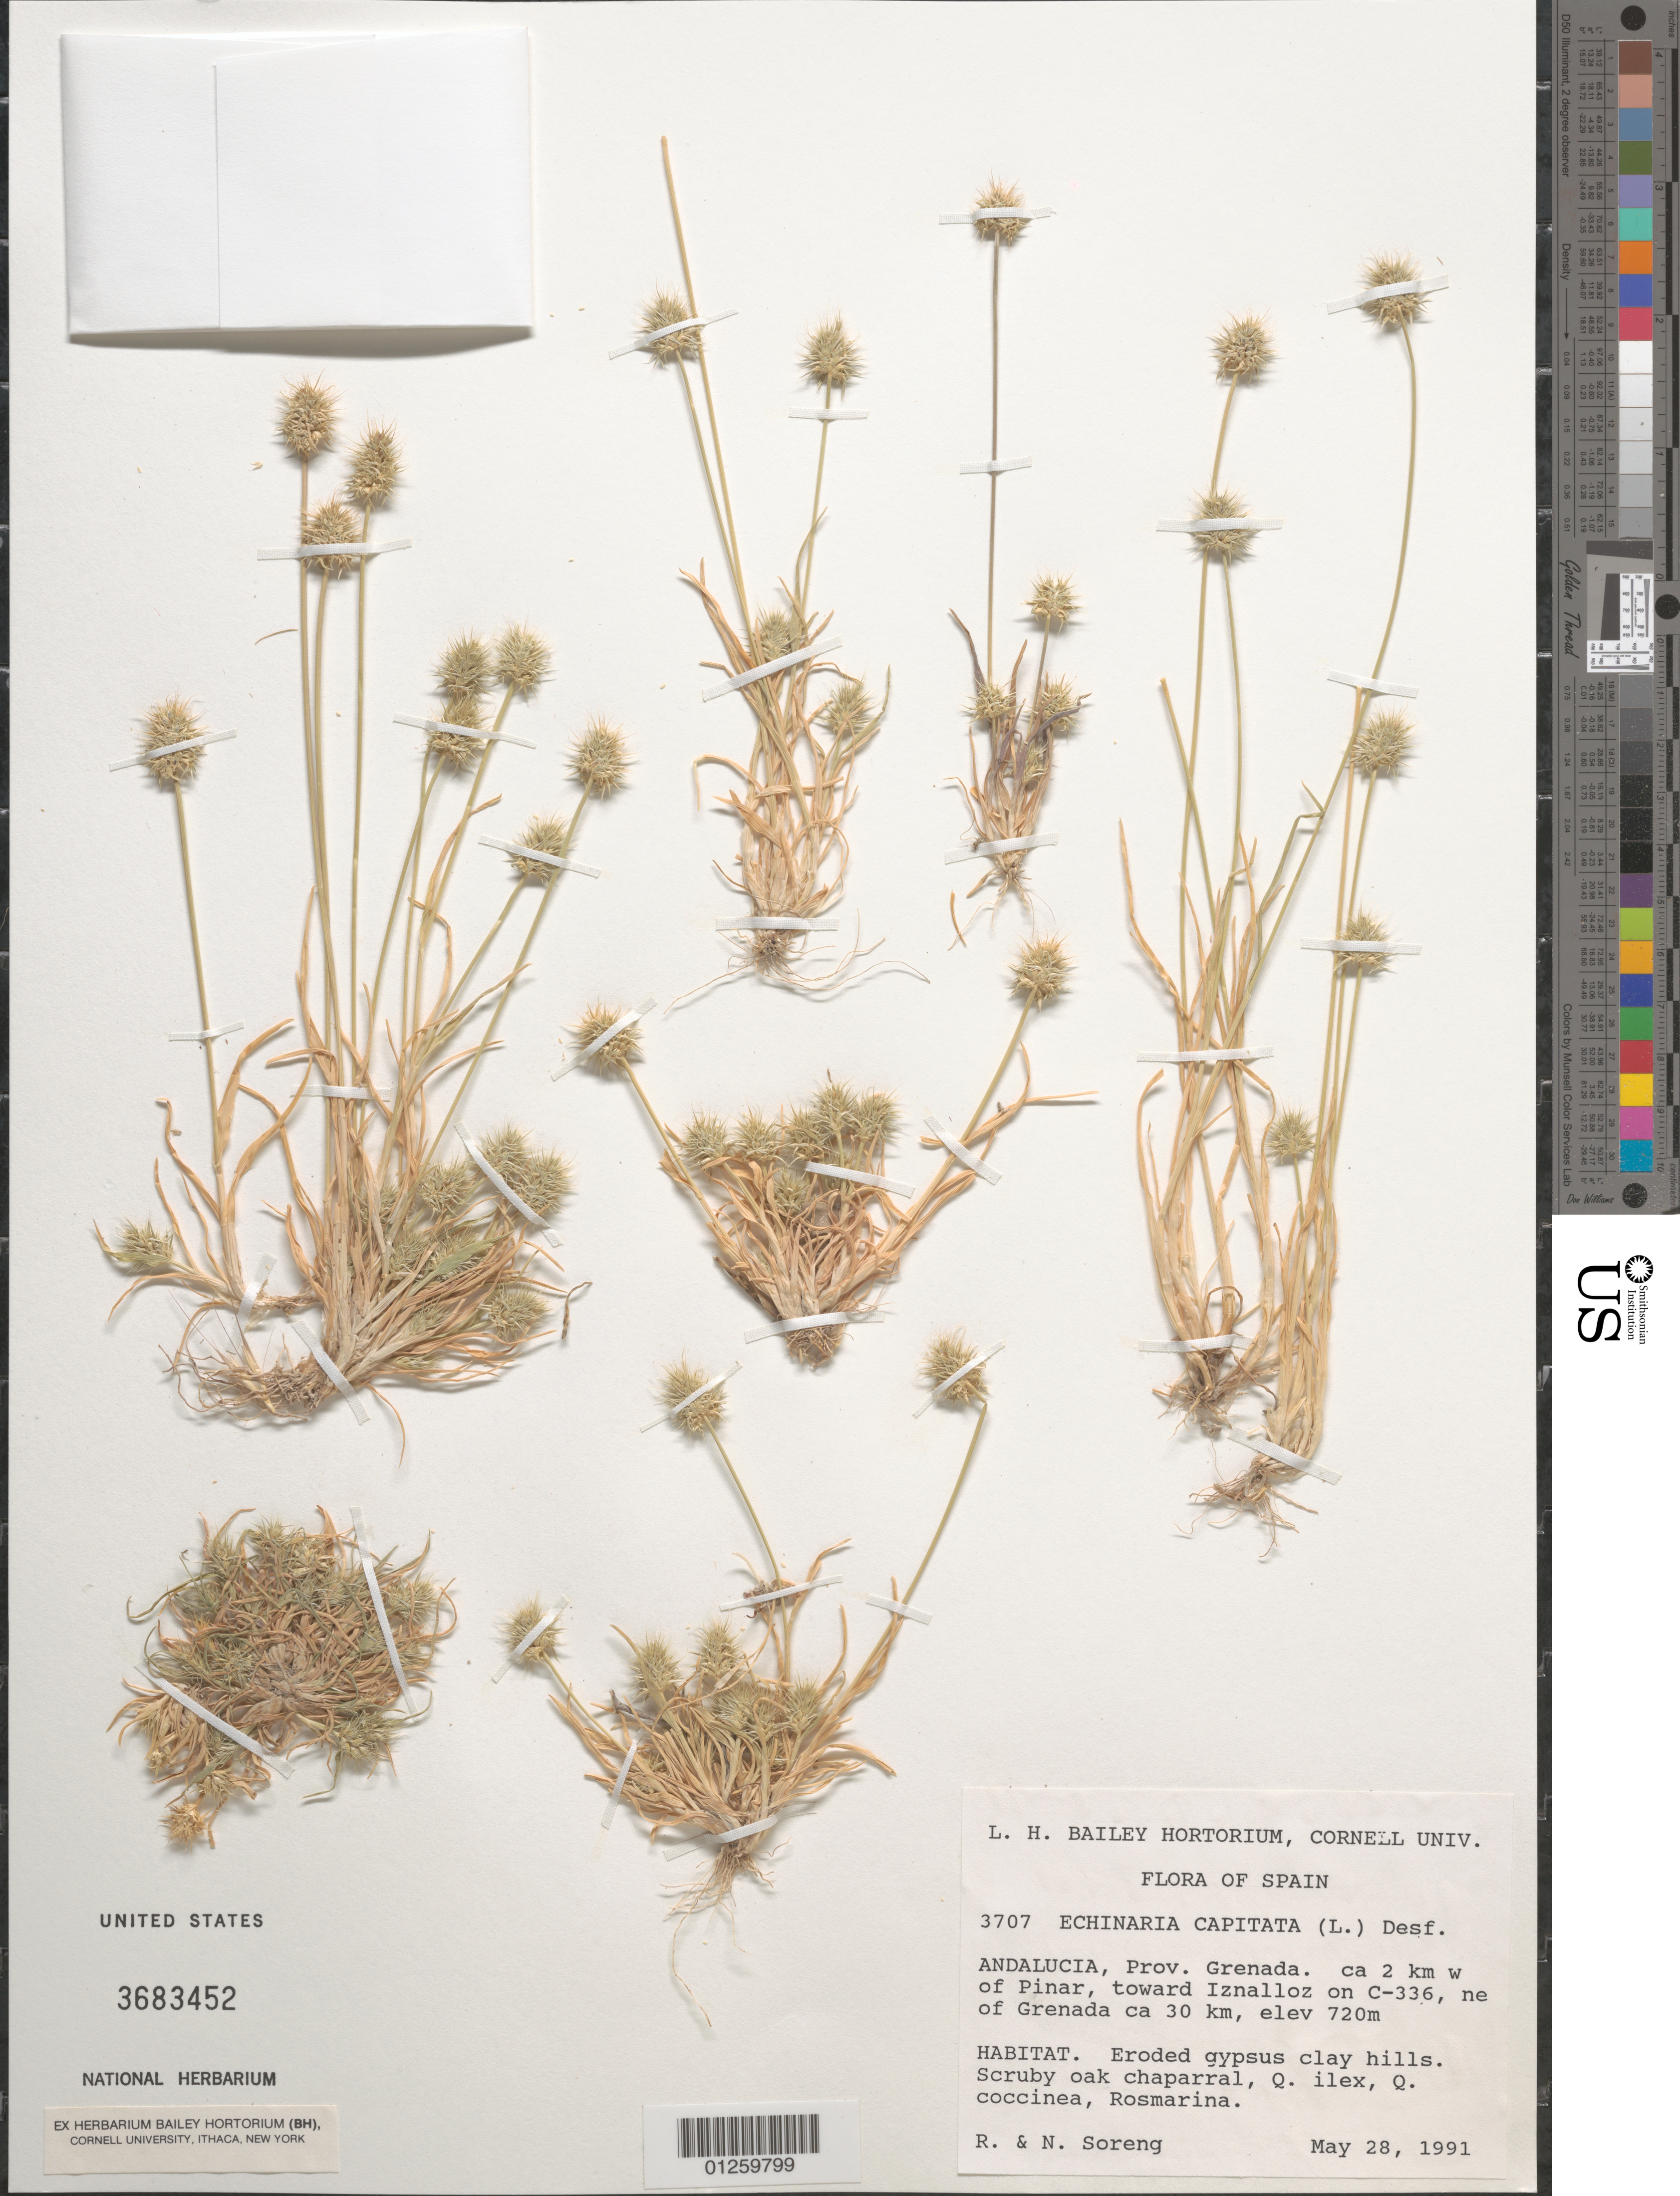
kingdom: Plantae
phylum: Tracheophyta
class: Liliopsida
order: Poales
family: Poaceae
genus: Echinaria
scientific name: Echinaria capitata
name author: (L.) Desf.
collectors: R. J. Soreng & N. L. Soreng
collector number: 3707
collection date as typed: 28 May 1991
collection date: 1991-05-28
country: Spain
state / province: Andalucia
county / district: Grenada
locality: Ca 2 km W of Pinar, toward Iznalloz on C-336, NE of Grenada ca 30 km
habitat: Eroded gypsus clay hills. Scruby oak chaparral, Q. ilex, Q. coccinea, Rosmarina.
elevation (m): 720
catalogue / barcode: US 3683452